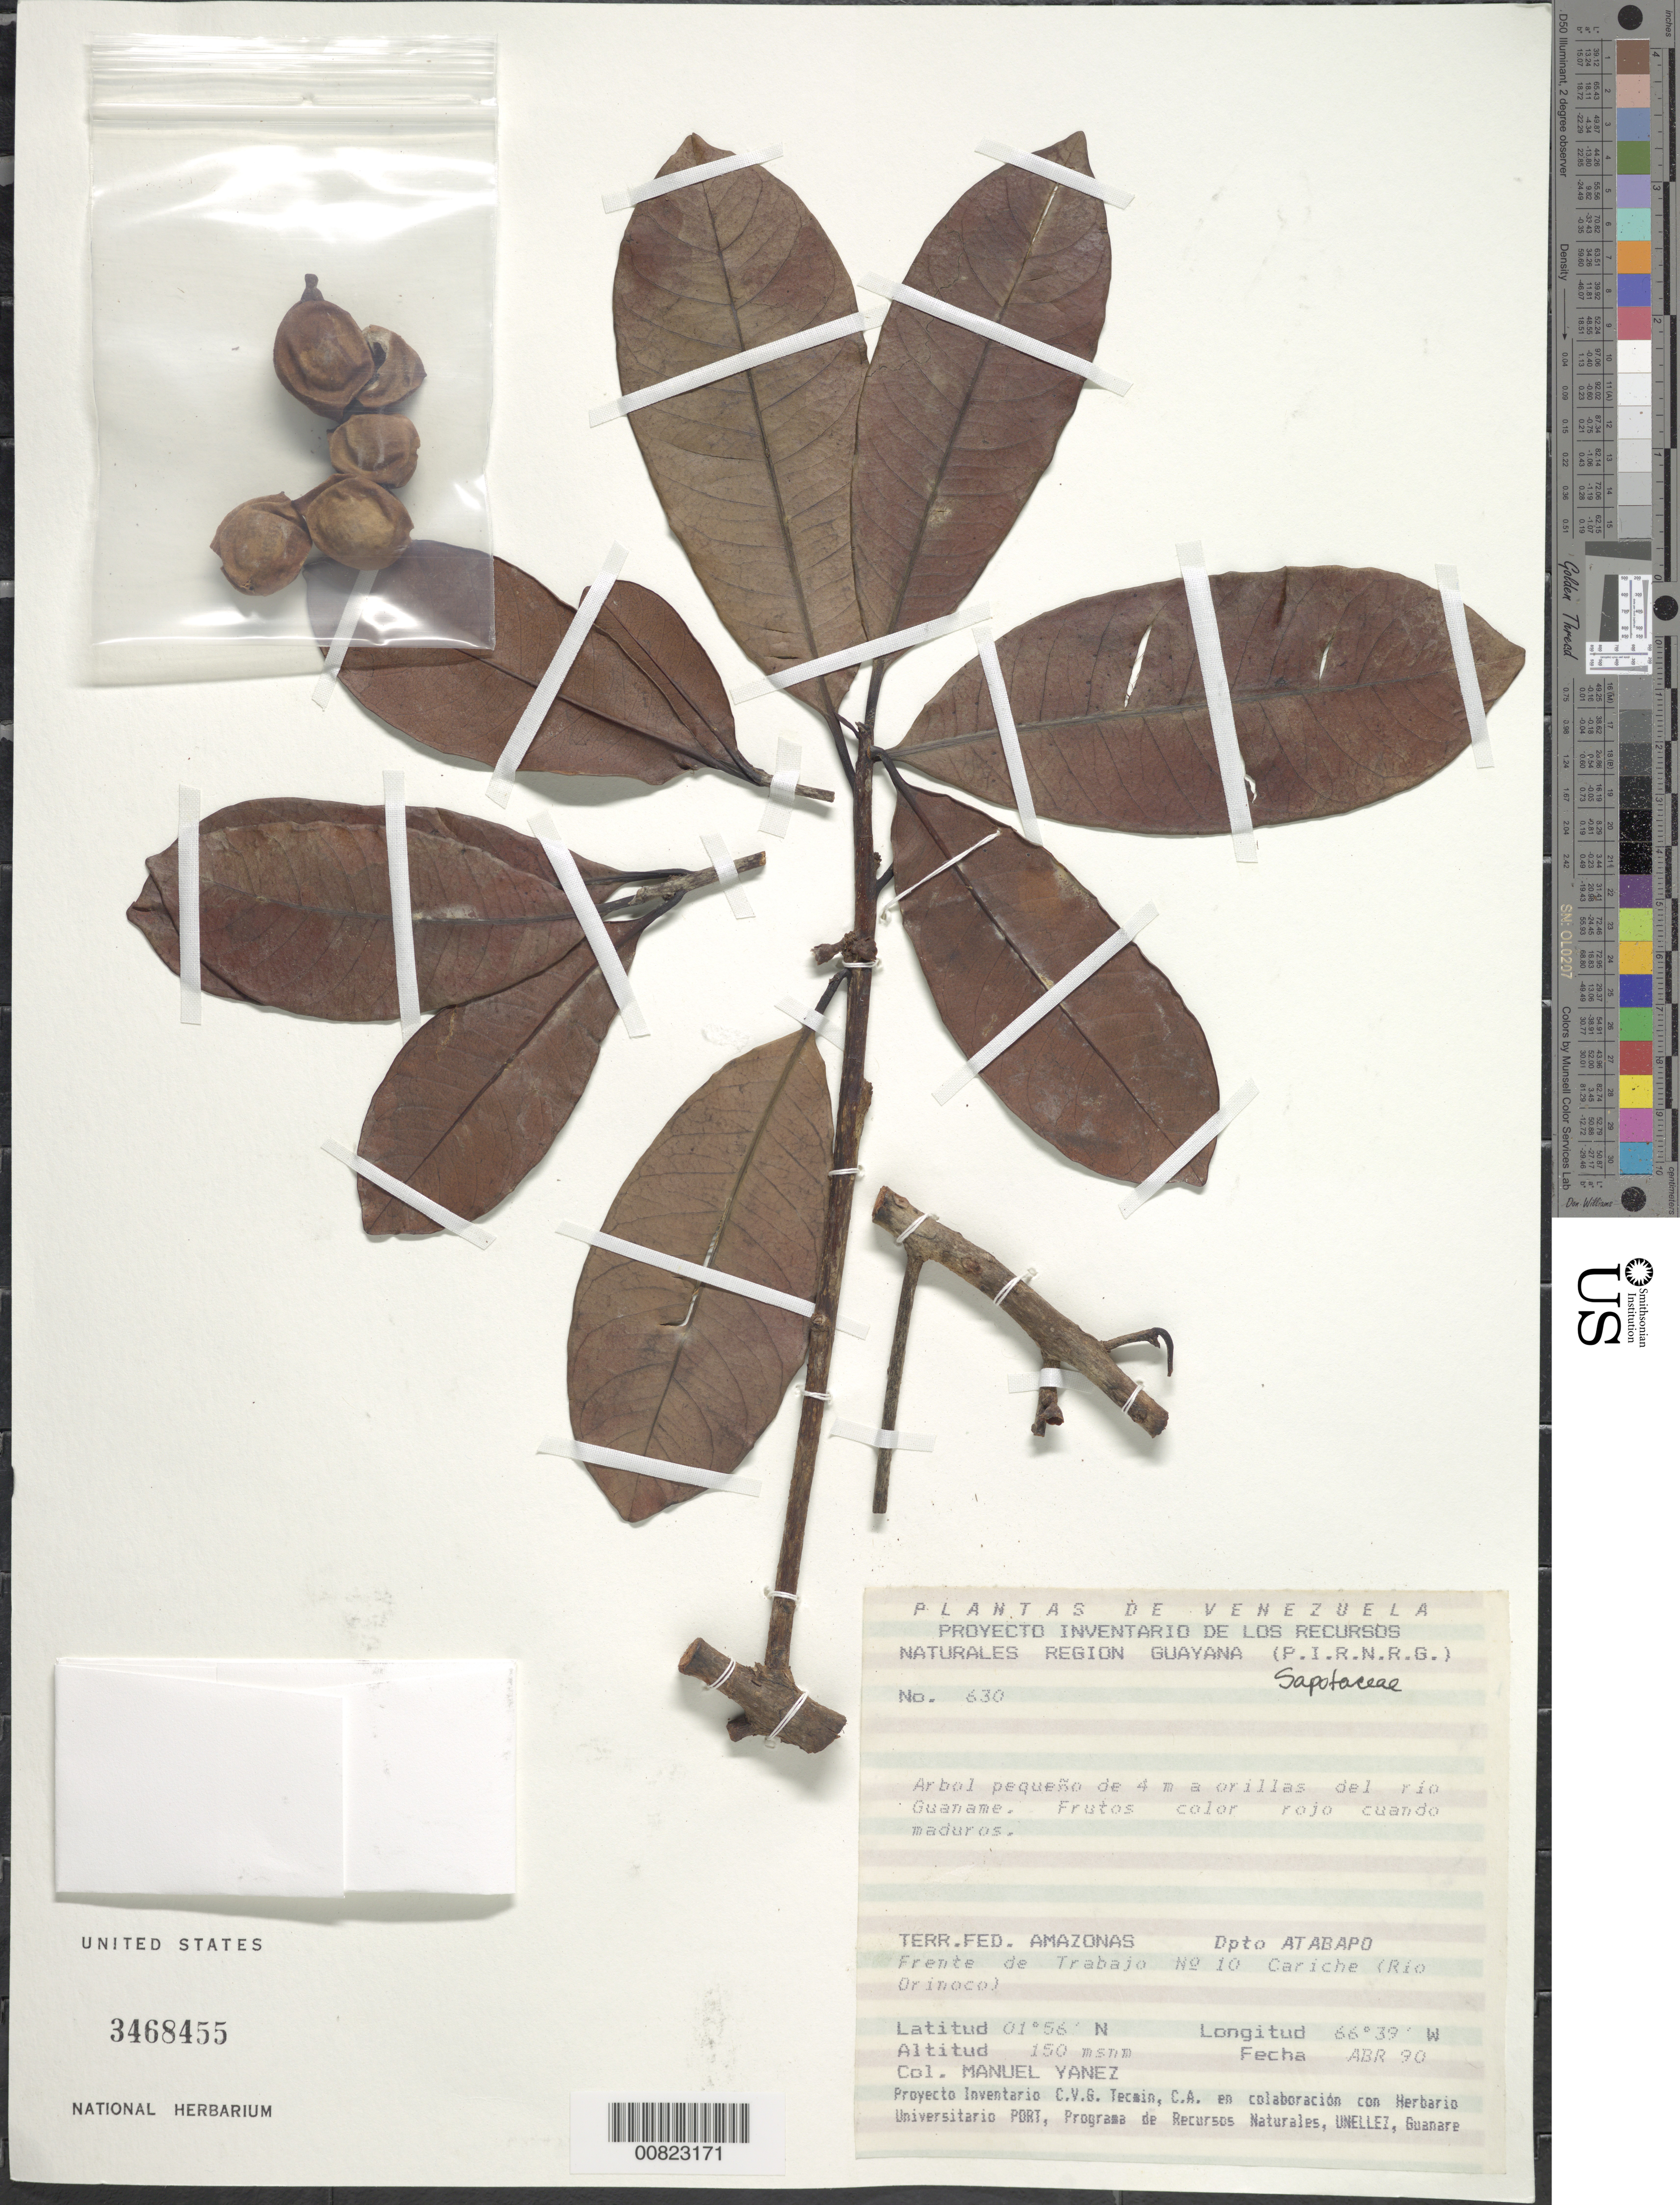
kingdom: Plantae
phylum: Tracheophyta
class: Magnoliopsida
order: Ericales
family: Sapotaceae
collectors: M. Yanez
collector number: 630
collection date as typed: Apr-90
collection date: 1990-04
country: Venezuela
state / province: Amazonas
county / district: Atabapo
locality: Río Guaname, frente de Trabajo no. 10 Cariche (Río Orinoco)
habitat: Riverbank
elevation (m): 150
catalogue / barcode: US 3468455